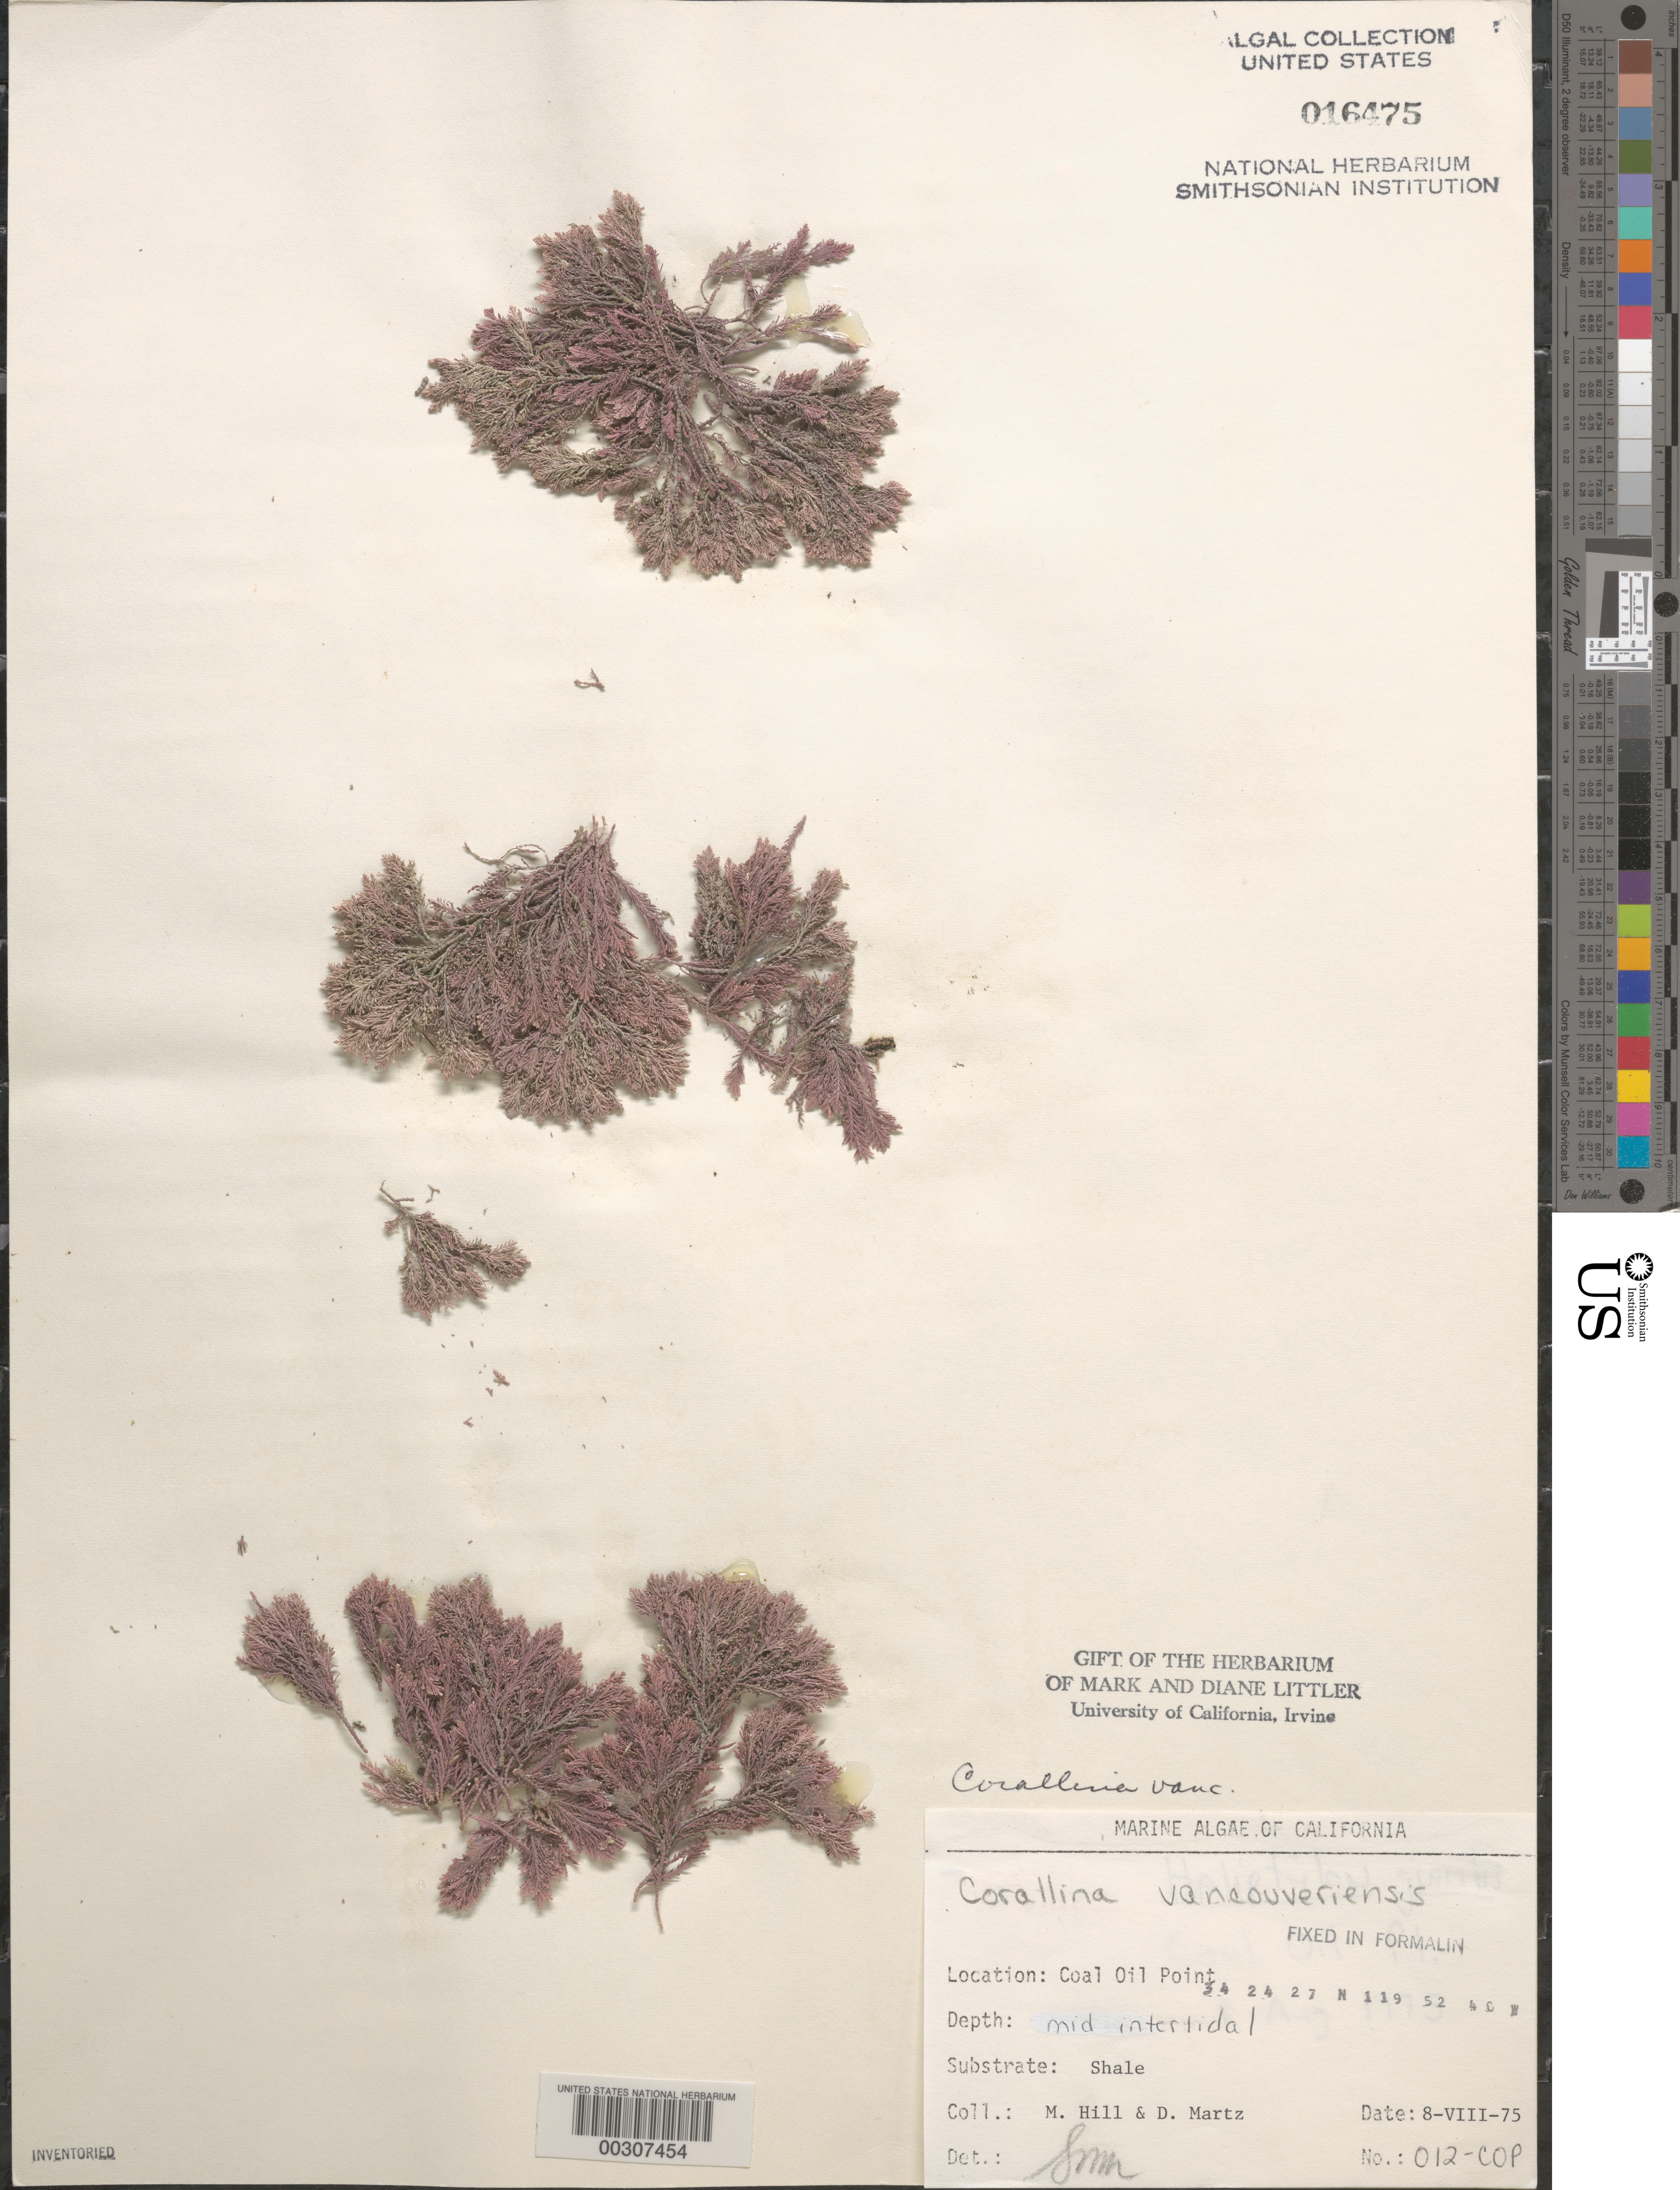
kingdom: Plantae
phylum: Rhodophyta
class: Florideophyceae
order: Corallinales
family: Corallinaceae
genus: Corallina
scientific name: Corallina vancouveriensis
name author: Yendo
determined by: Murray, S. N.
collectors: M. Hill & D. Martz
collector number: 012-cop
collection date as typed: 08 Aug 1975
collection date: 1975-08-08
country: United States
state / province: California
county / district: Santa Barbara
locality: Coal Oil Point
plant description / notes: BLM-SOCALBIGHT Rocky Intertidal Survey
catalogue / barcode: US 16475